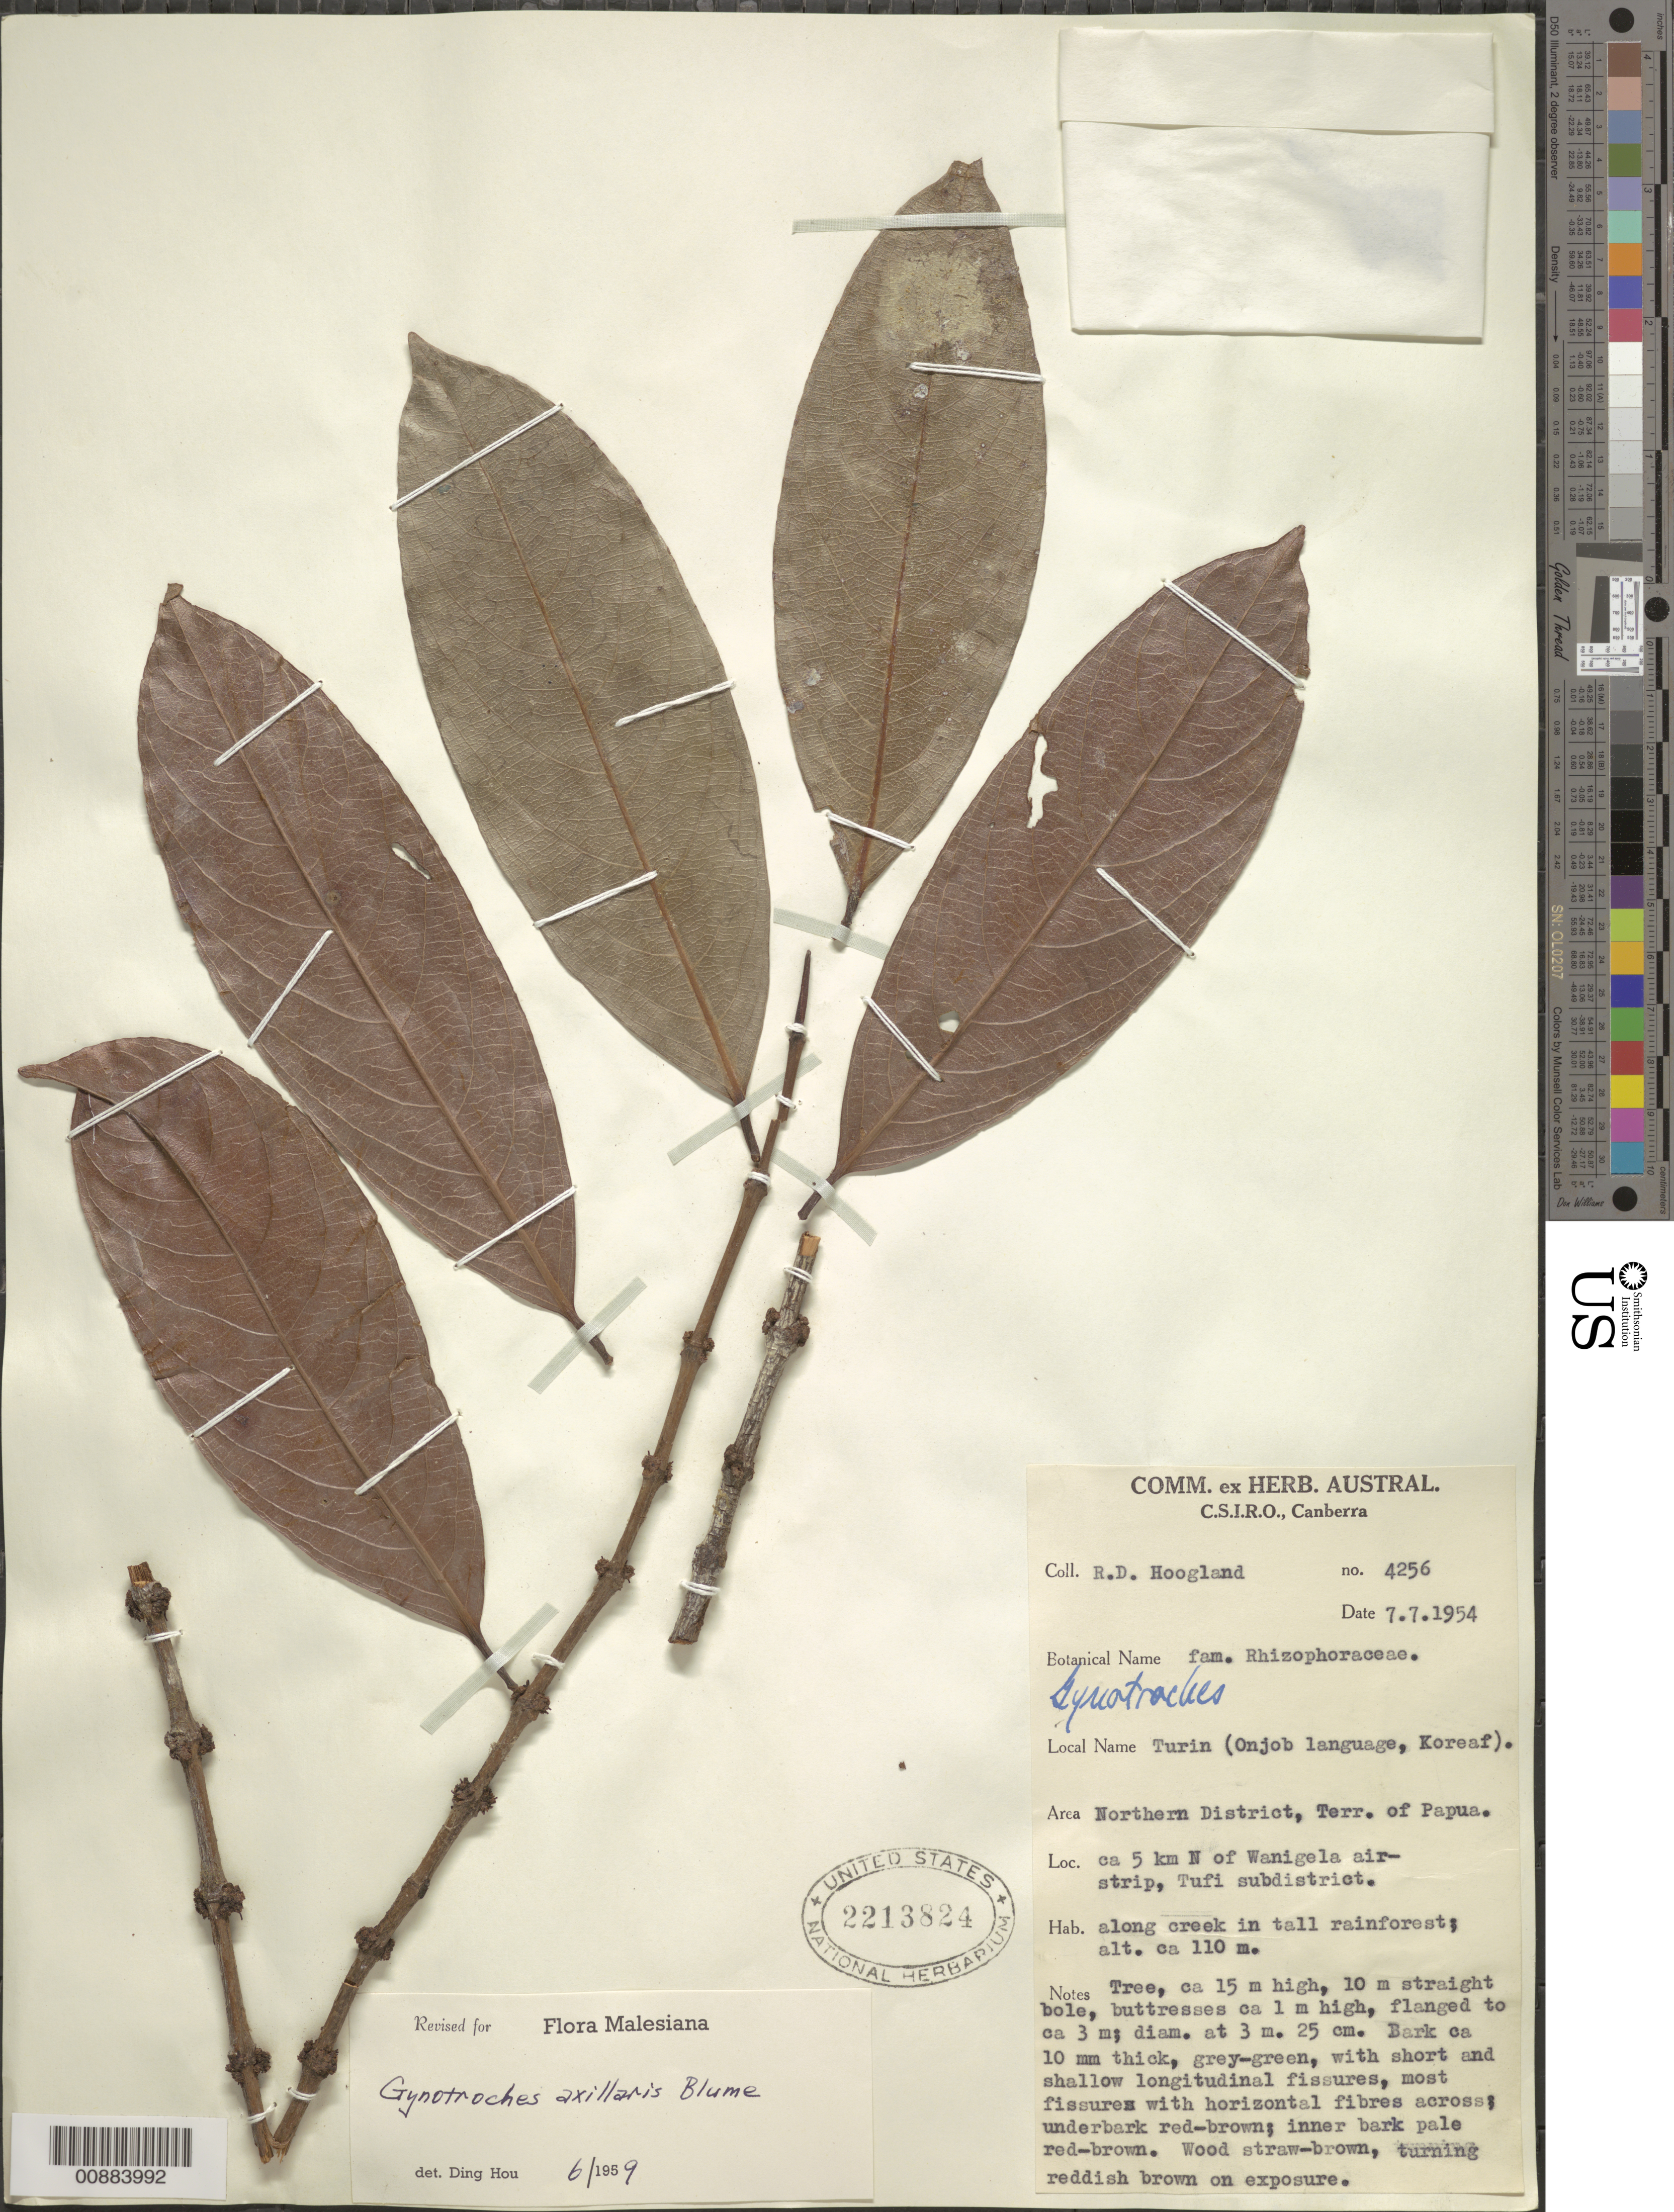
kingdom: Plantae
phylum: Tracheophyta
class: Magnoliopsida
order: Malpighiales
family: Rhizophoraceae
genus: Gynotroches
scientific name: Gynotroches axillaris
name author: Blume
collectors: R. D. Hoogland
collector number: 4256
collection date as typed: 07 Jul 1954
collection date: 1954-07-07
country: Papua New Guinea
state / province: Northern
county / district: Tufi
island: New Guinea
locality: ca. 5 km N of Wanigela airstrip, Tufi subdistrict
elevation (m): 34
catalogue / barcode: US 2213824